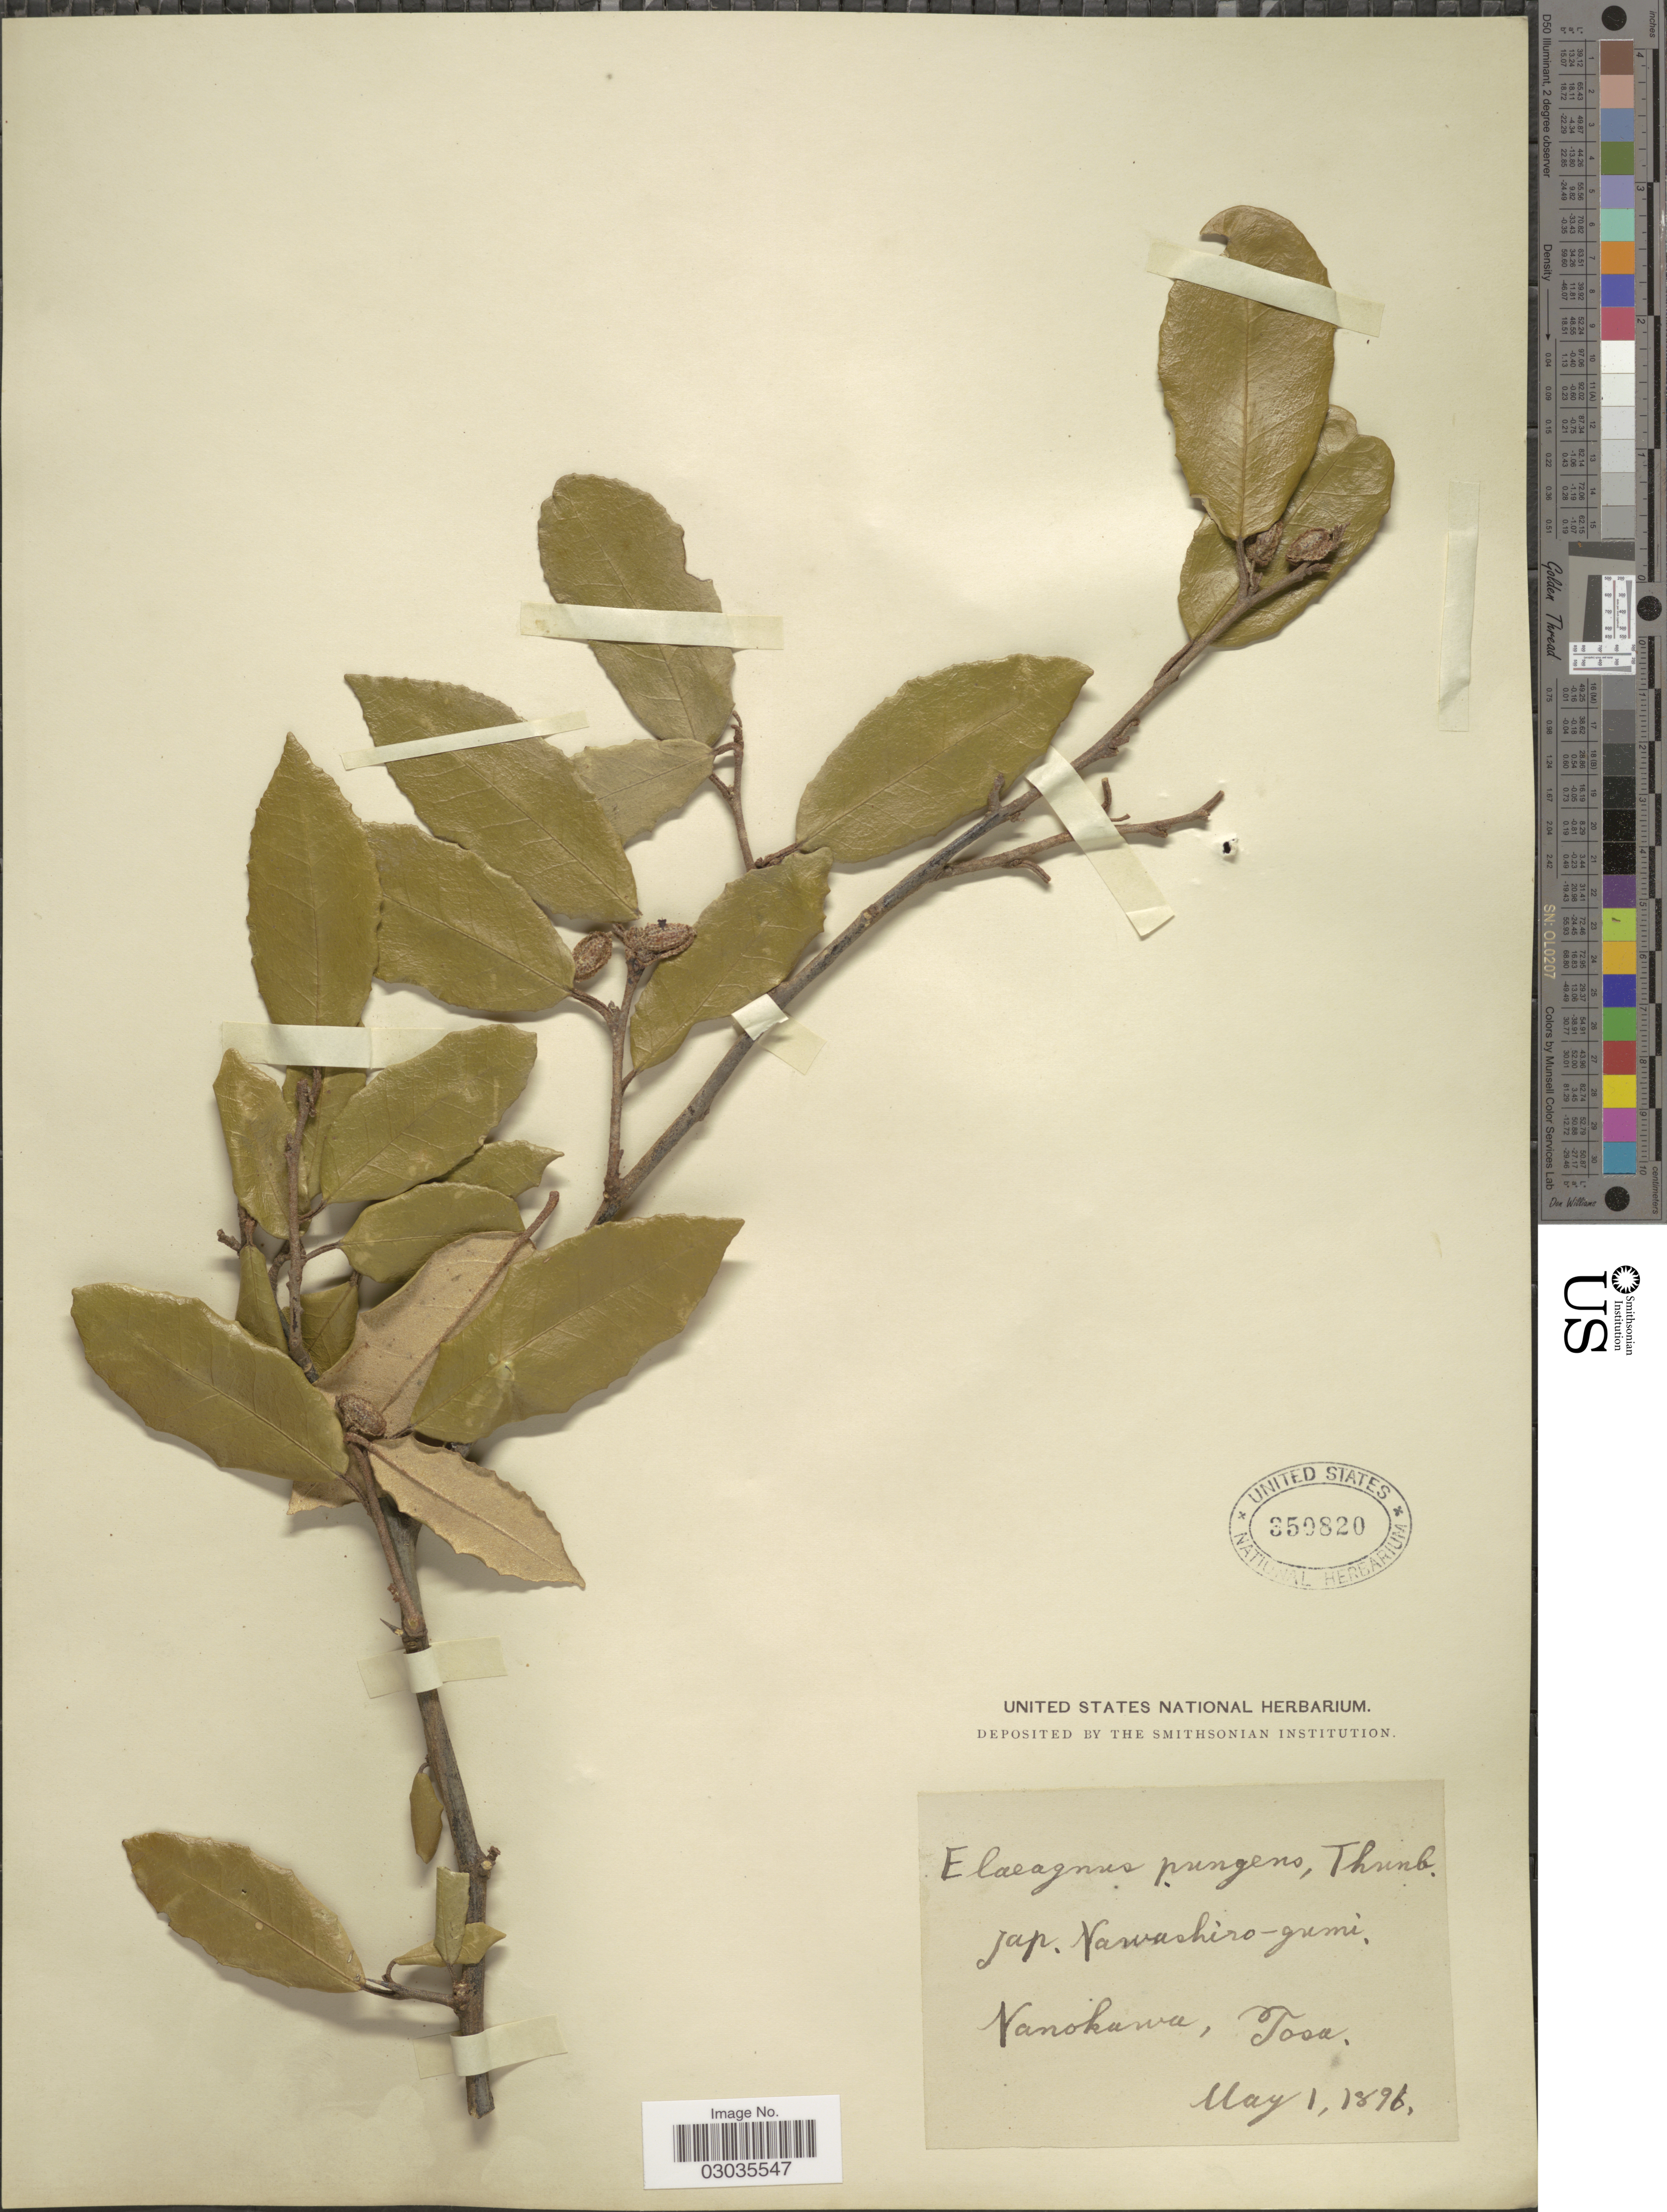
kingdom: Plantae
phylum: Tracheophyta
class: Magnoliopsida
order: Rosales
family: Elaeagnaceae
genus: Elaeagnus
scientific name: Elaeagnus pungens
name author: Thunb.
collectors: ex herb. United States National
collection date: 1896-05-01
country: Japan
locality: Nanokawa, Tosa.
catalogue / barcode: US 350820